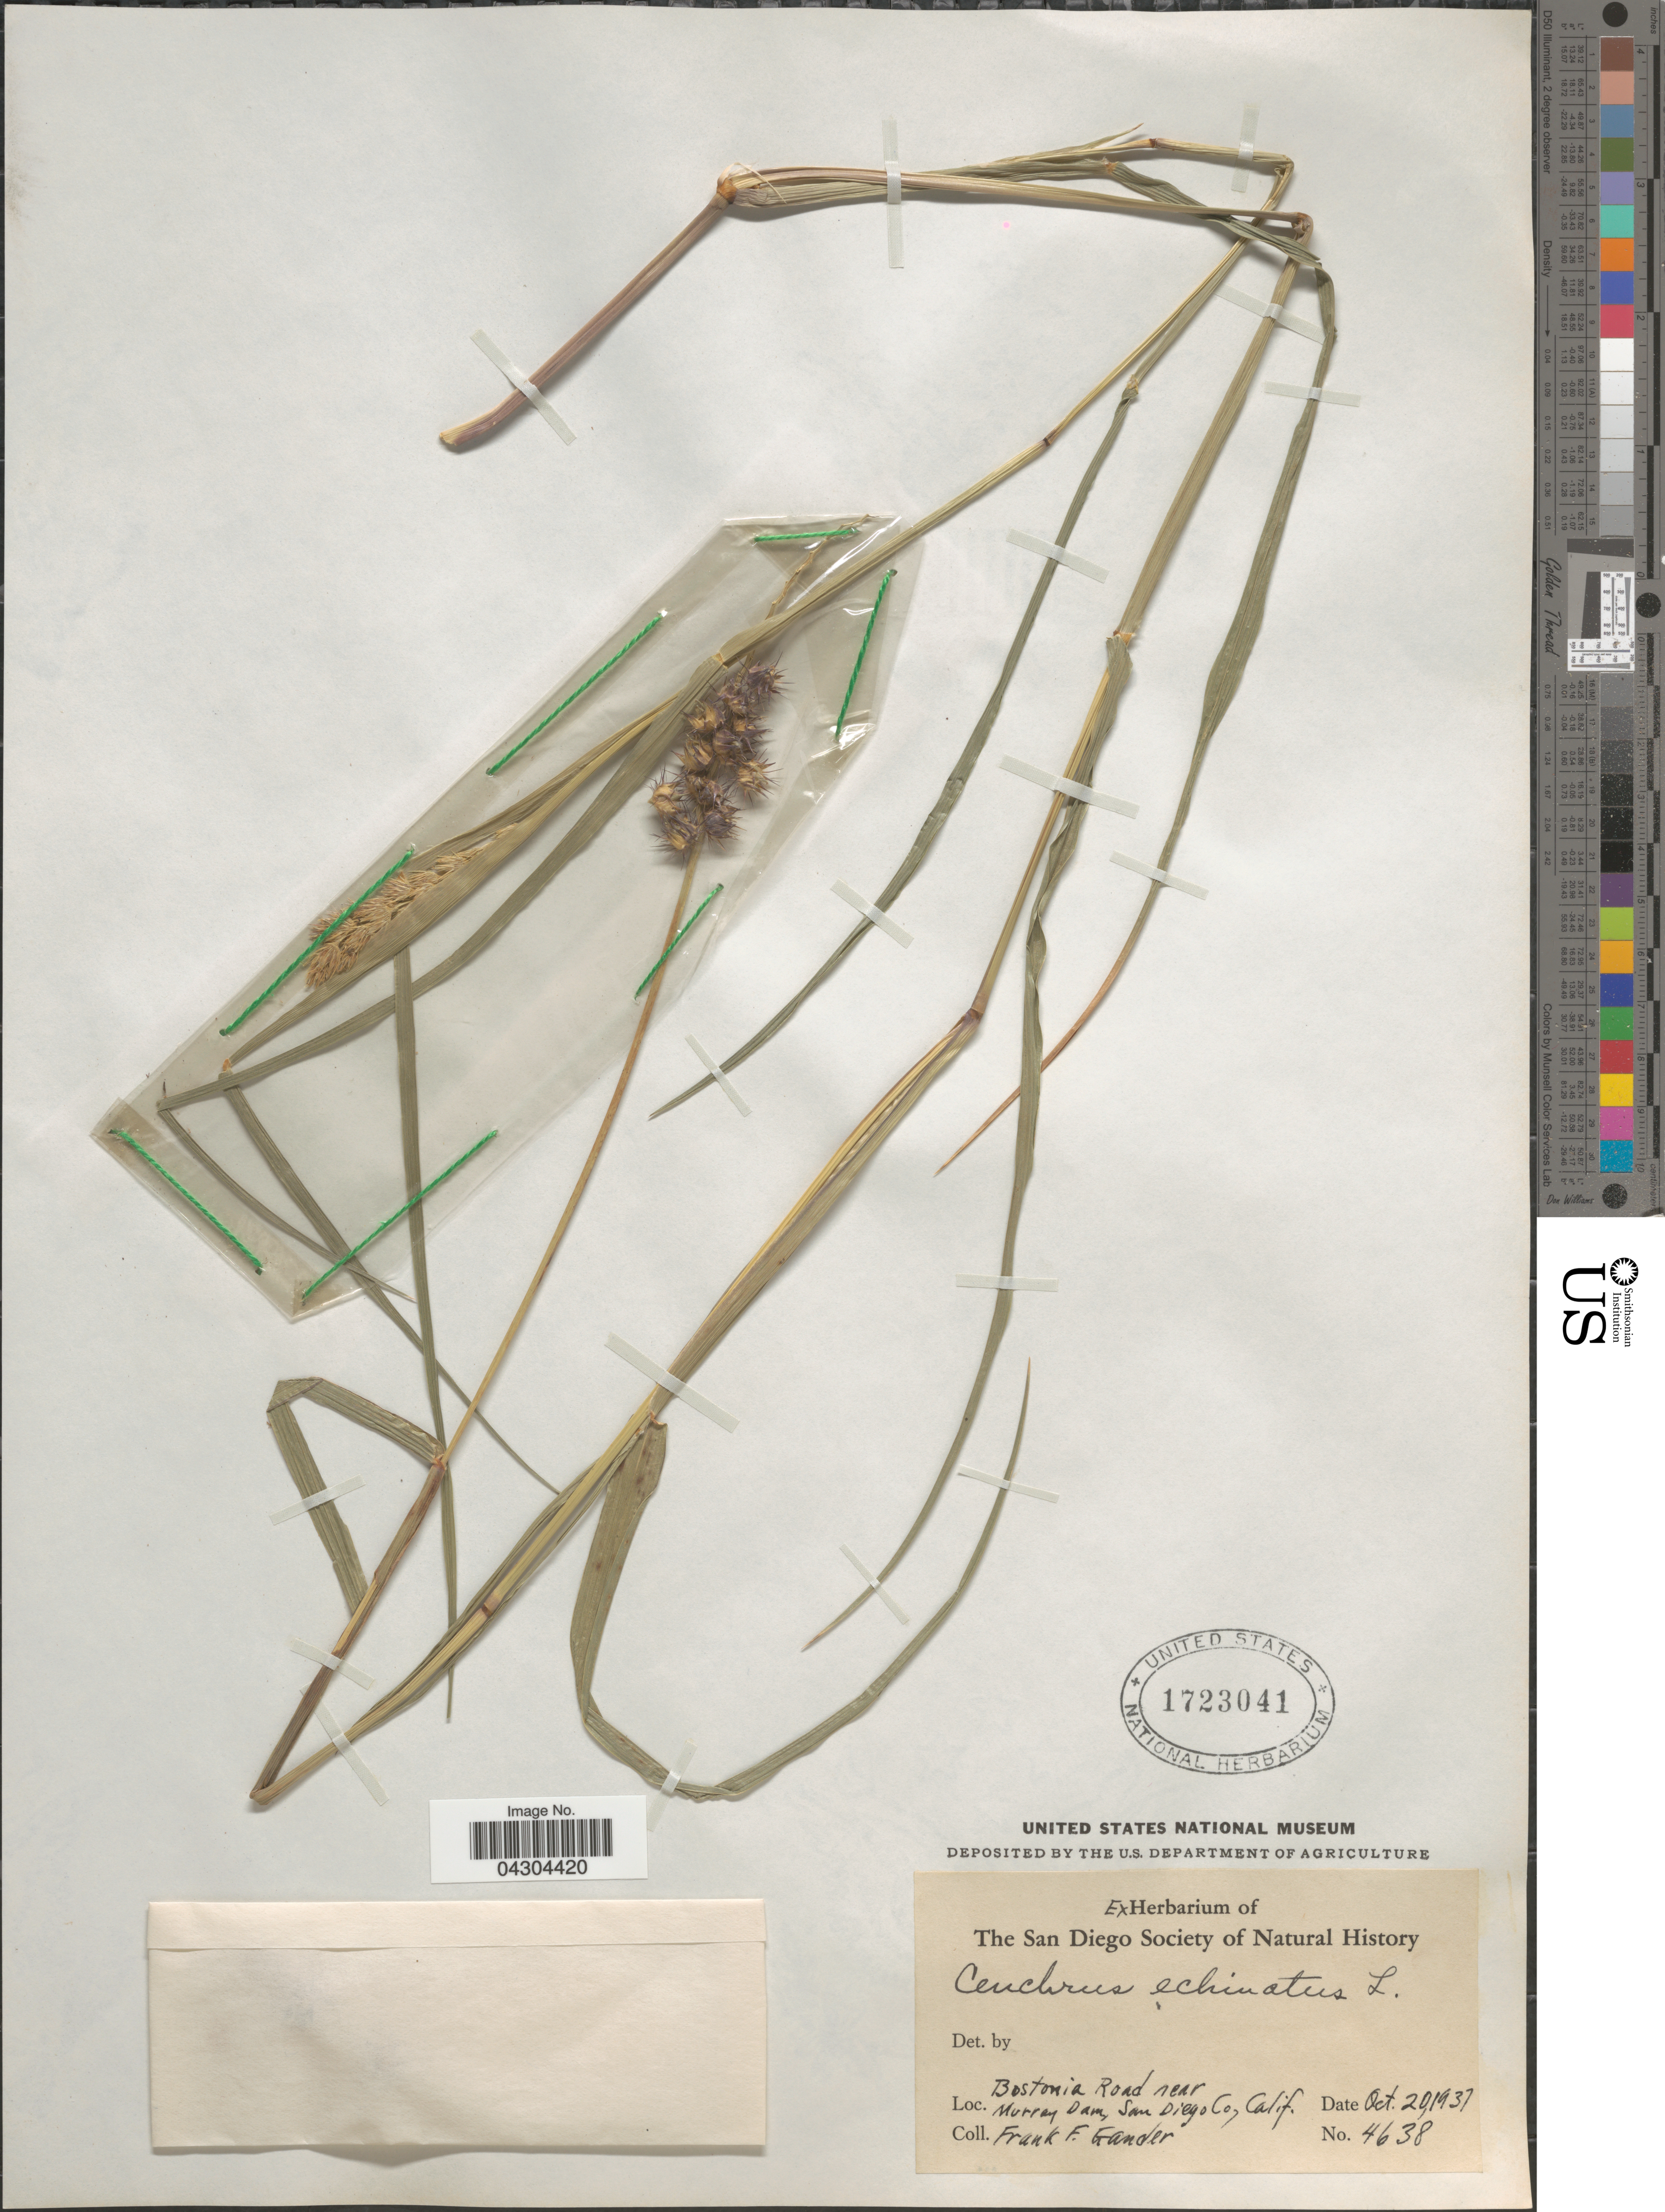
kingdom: Plantae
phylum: Tracheophyta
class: Liliopsida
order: Poales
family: Poaceae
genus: Cenchrus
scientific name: Cenchrus echinatus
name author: L.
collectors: F. Gander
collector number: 4638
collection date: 1937-10-20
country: United States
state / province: California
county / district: San Diego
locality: Bostonia Road near Murray Dam, San Diego Co.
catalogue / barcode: US 1723041